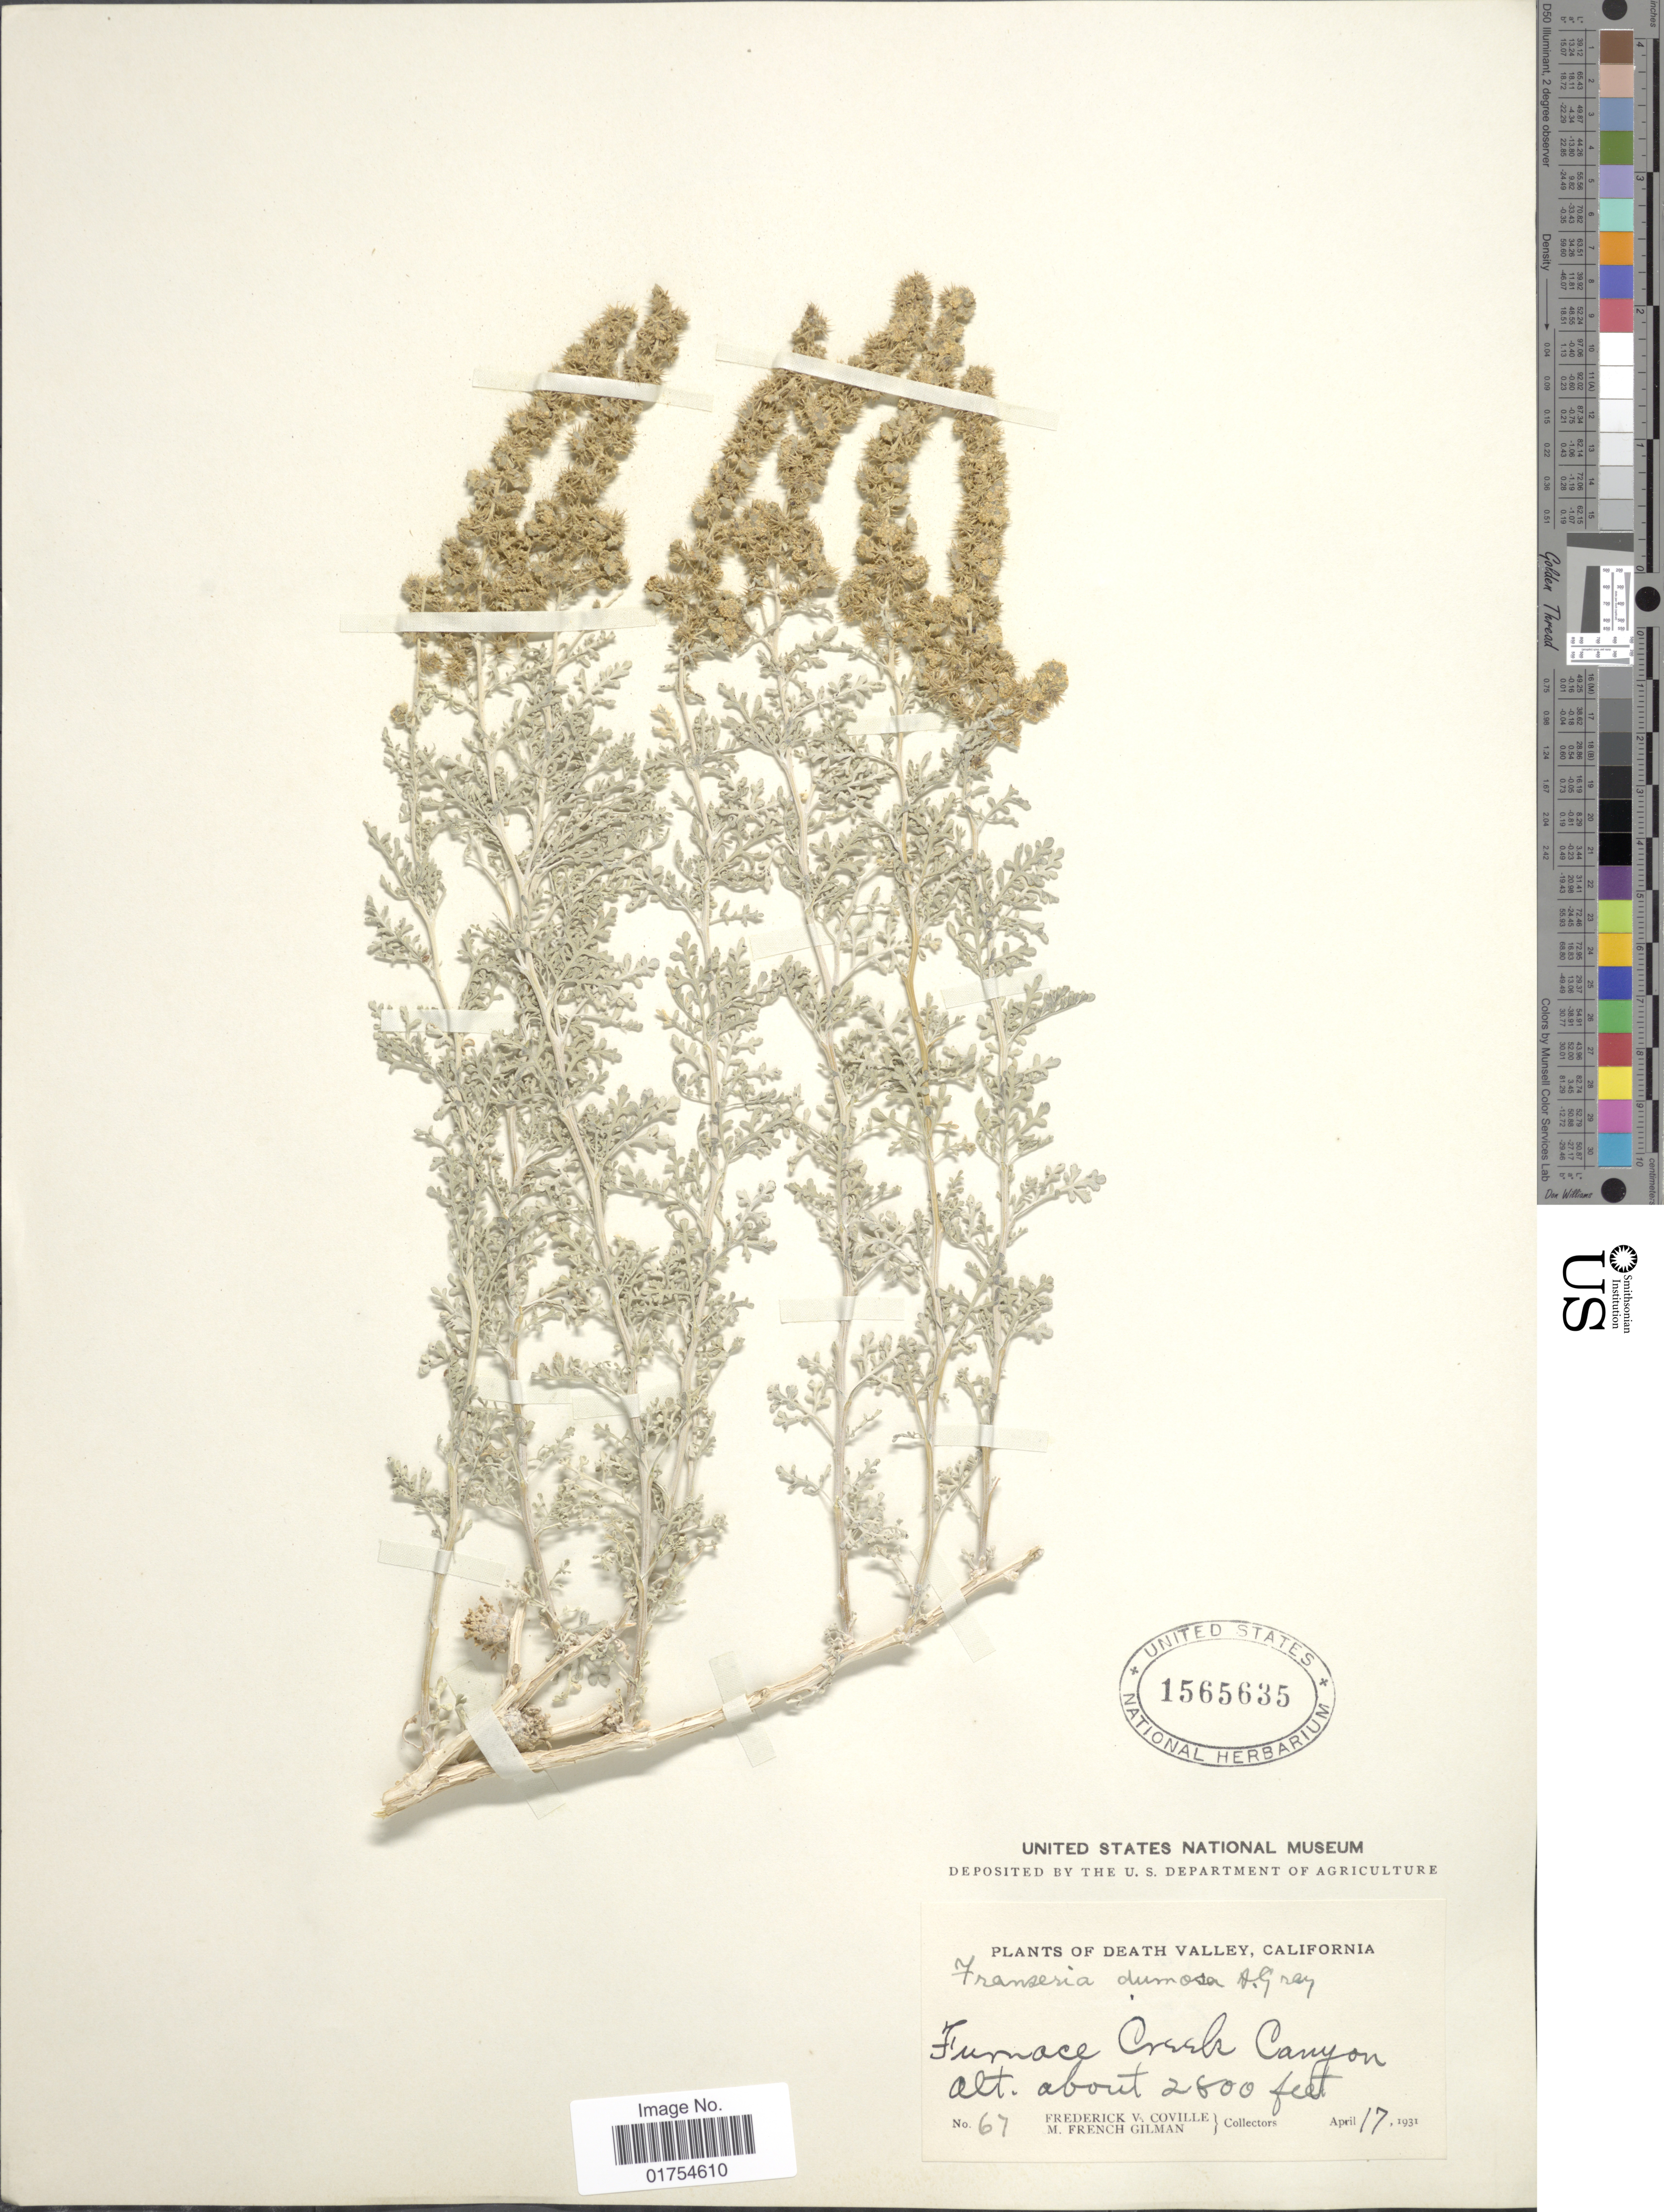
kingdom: Plantae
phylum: Tracheophyta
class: Magnoliopsida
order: Asterales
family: Asteraceae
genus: Franseria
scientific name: Franseria dumosa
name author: A. Gray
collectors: F. V. Coville & M. F. Gilman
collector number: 67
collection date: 1931-04-17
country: United States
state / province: California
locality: Death Valley, Furnace Creek Canyon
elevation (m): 853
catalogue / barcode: US 1565635